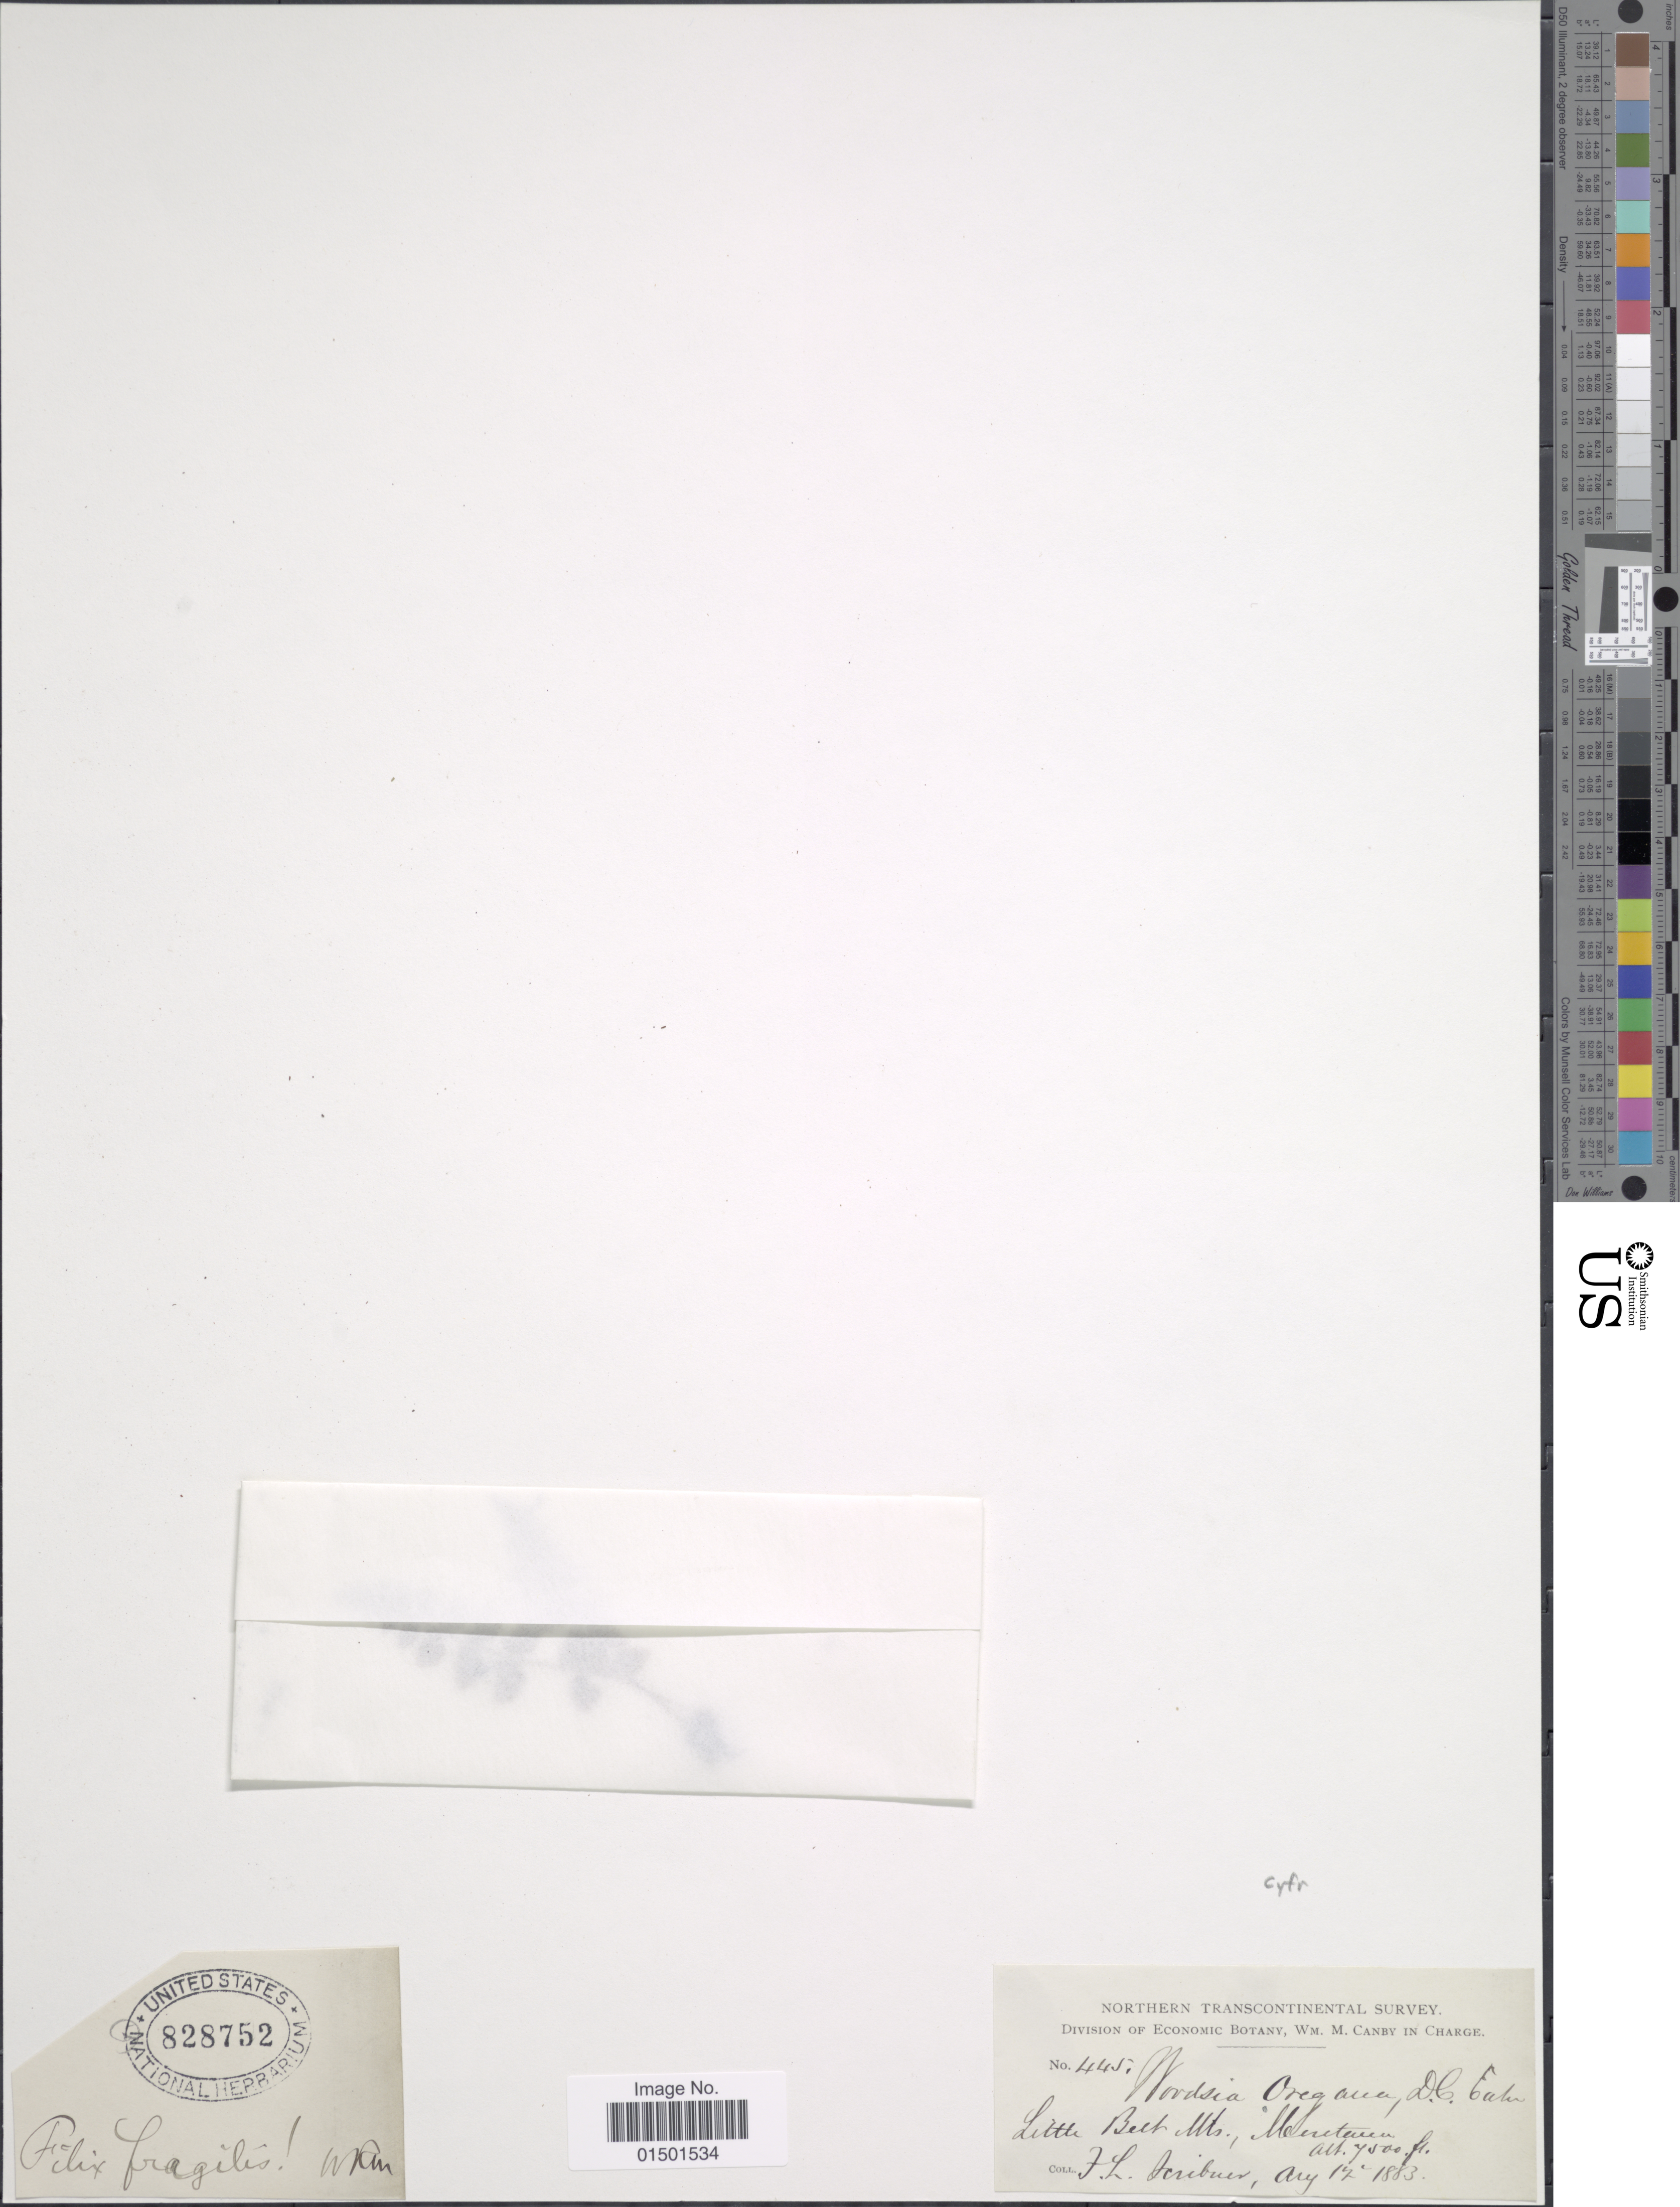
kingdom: Plantae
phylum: Tracheophyta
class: Polypodiopsida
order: Polypodiales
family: Cystopteridaceae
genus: Cystopteris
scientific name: Cystopteris fragilis var. fragilis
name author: (L.) Bernh.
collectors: F. L. Scribner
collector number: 445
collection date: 1883-08-12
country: United States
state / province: Montana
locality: Little Belt Mts.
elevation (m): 2134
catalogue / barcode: US 828752